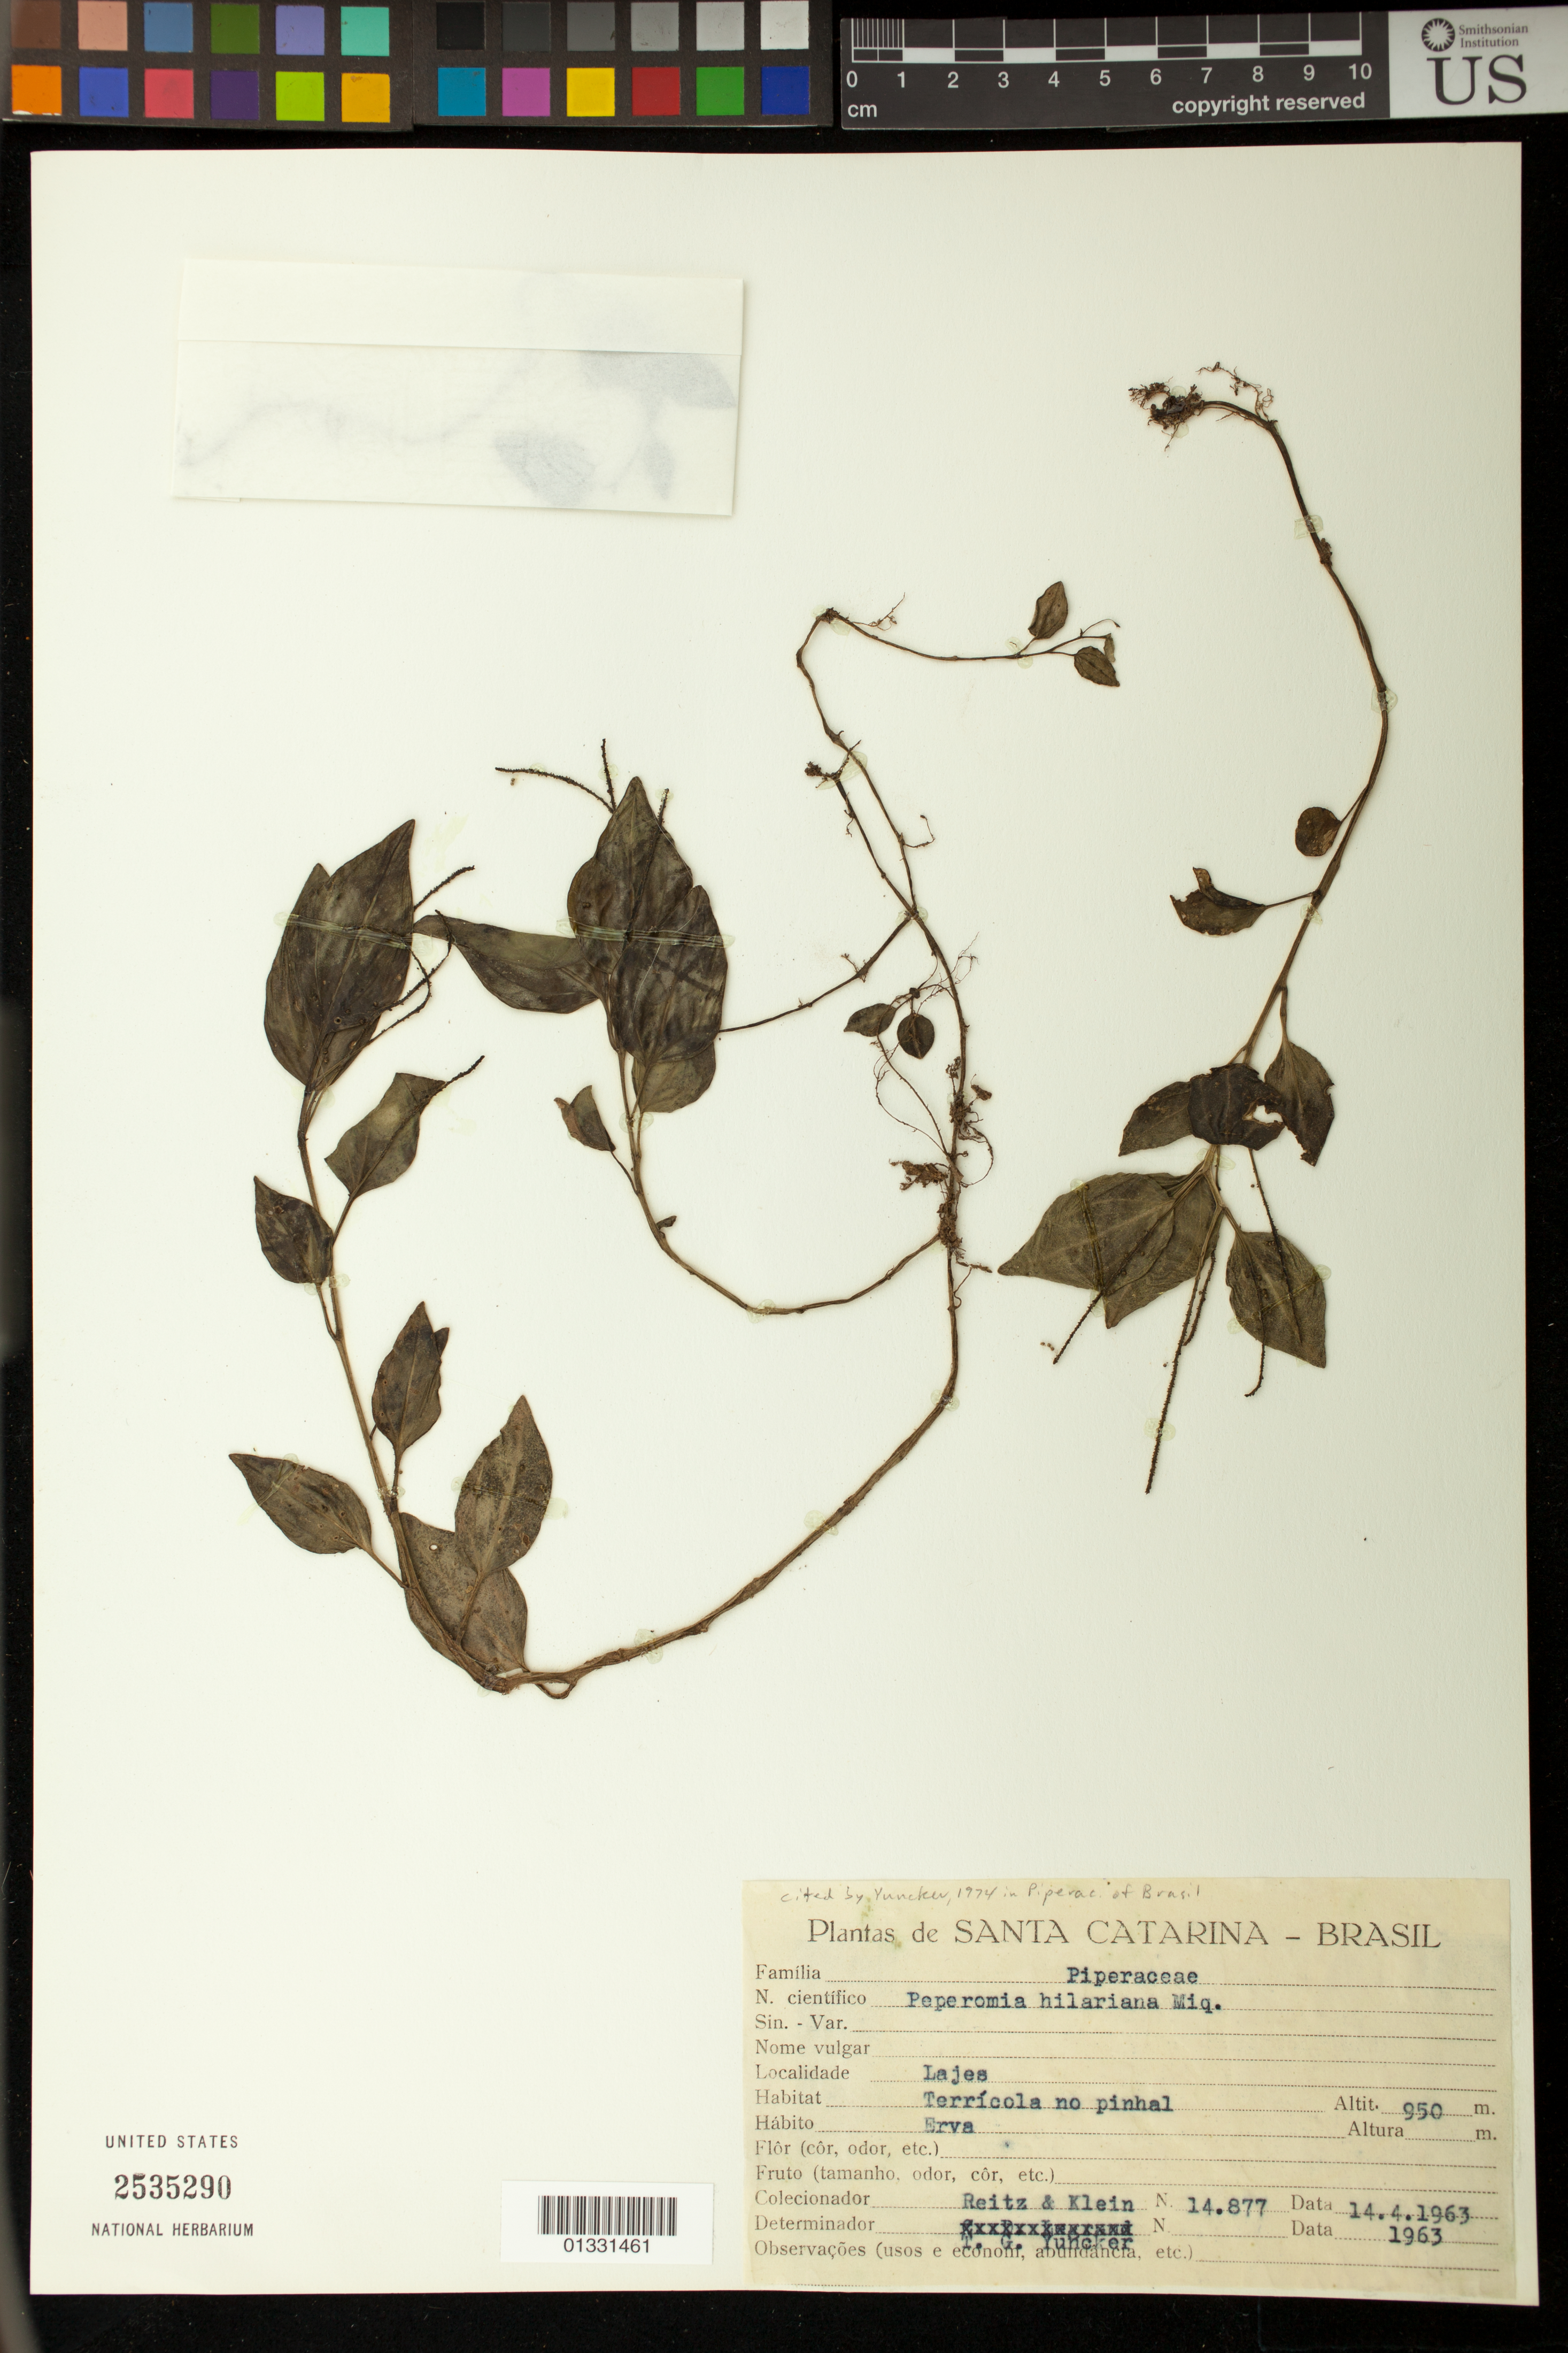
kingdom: Plantae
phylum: Tracheophyta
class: Magnoliopsida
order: Piperales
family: Piperaceae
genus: Peperomia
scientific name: Peperomia hilariana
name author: Miq.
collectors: R. Reitz & D. Klein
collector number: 14877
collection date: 1963-04-14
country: Brazil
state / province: Santa Catarina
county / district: Lages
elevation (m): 950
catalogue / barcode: US 2535290